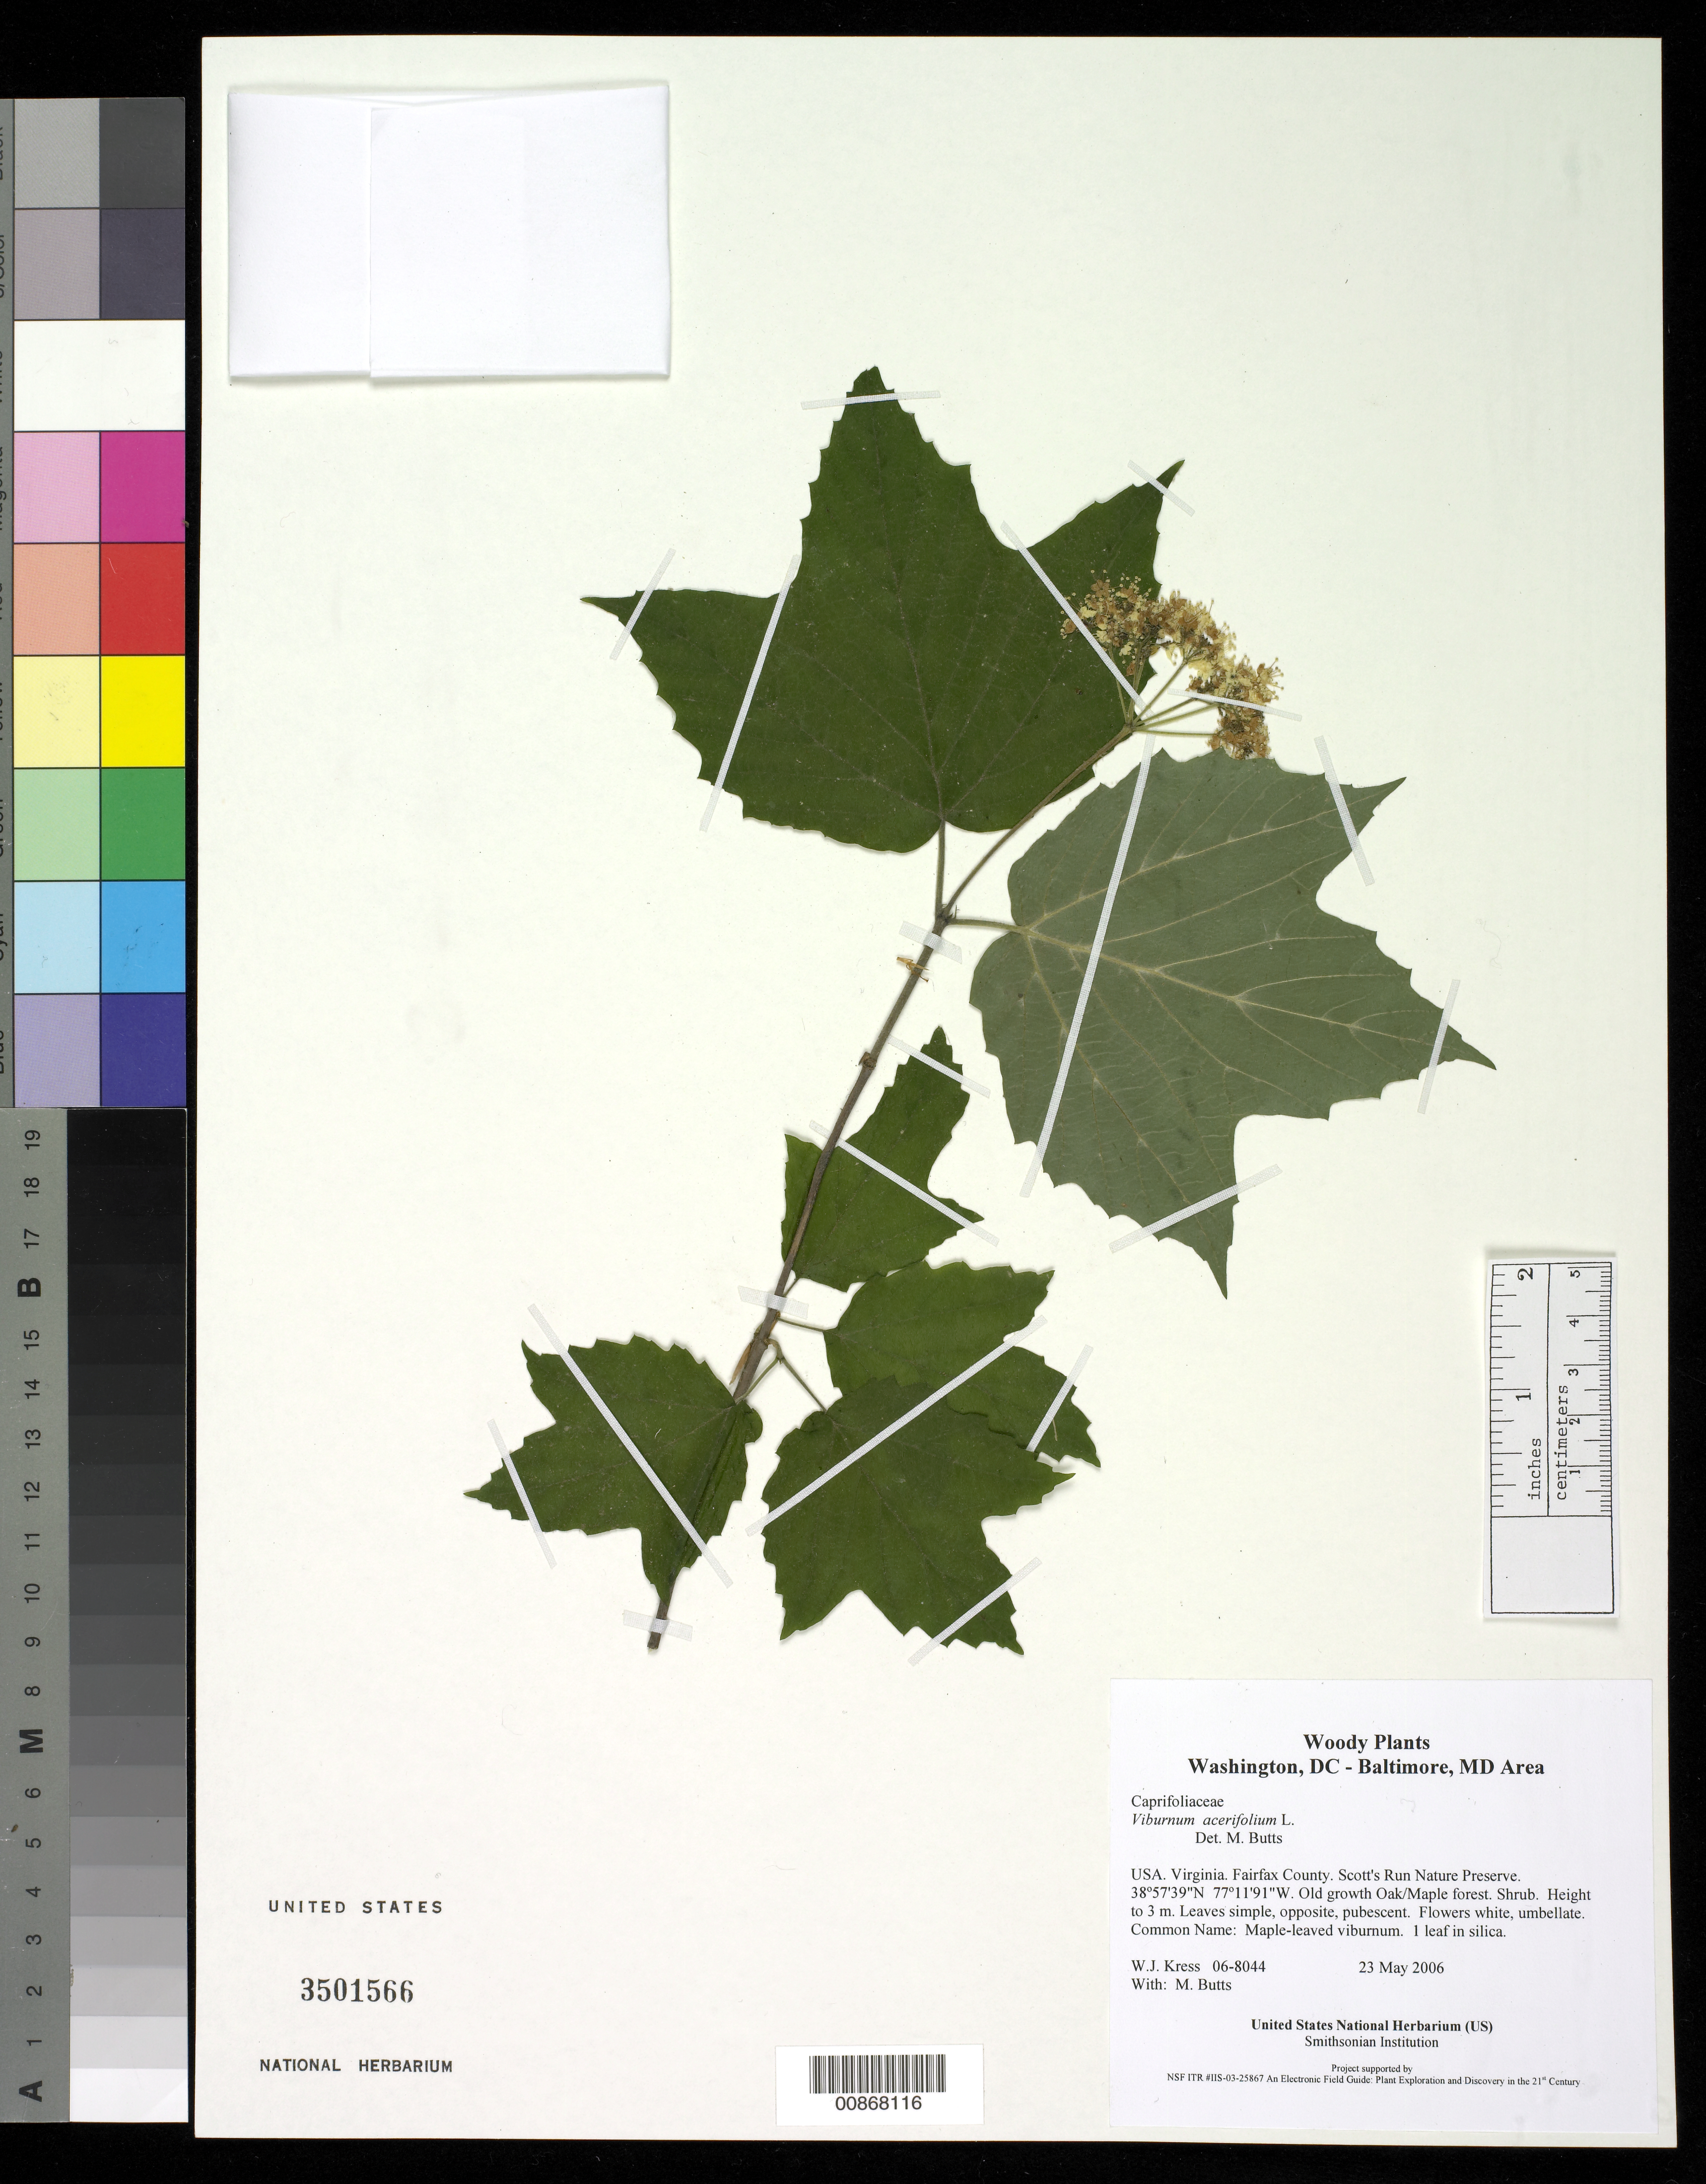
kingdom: Plantae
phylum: Tracheophyta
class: Magnoliopsida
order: Dipsacales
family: Viburnaceae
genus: Viburnum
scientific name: Viburnum acerifolium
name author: L.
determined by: Butts, M. B.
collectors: W. J. Kress & M. B. Butts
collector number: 06-8044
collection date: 2006-05-23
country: United States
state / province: Virginia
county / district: Fairfax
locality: Scott's Run Nature Preserve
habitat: Old growth Oak/Maple forest.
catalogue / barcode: US 3501566